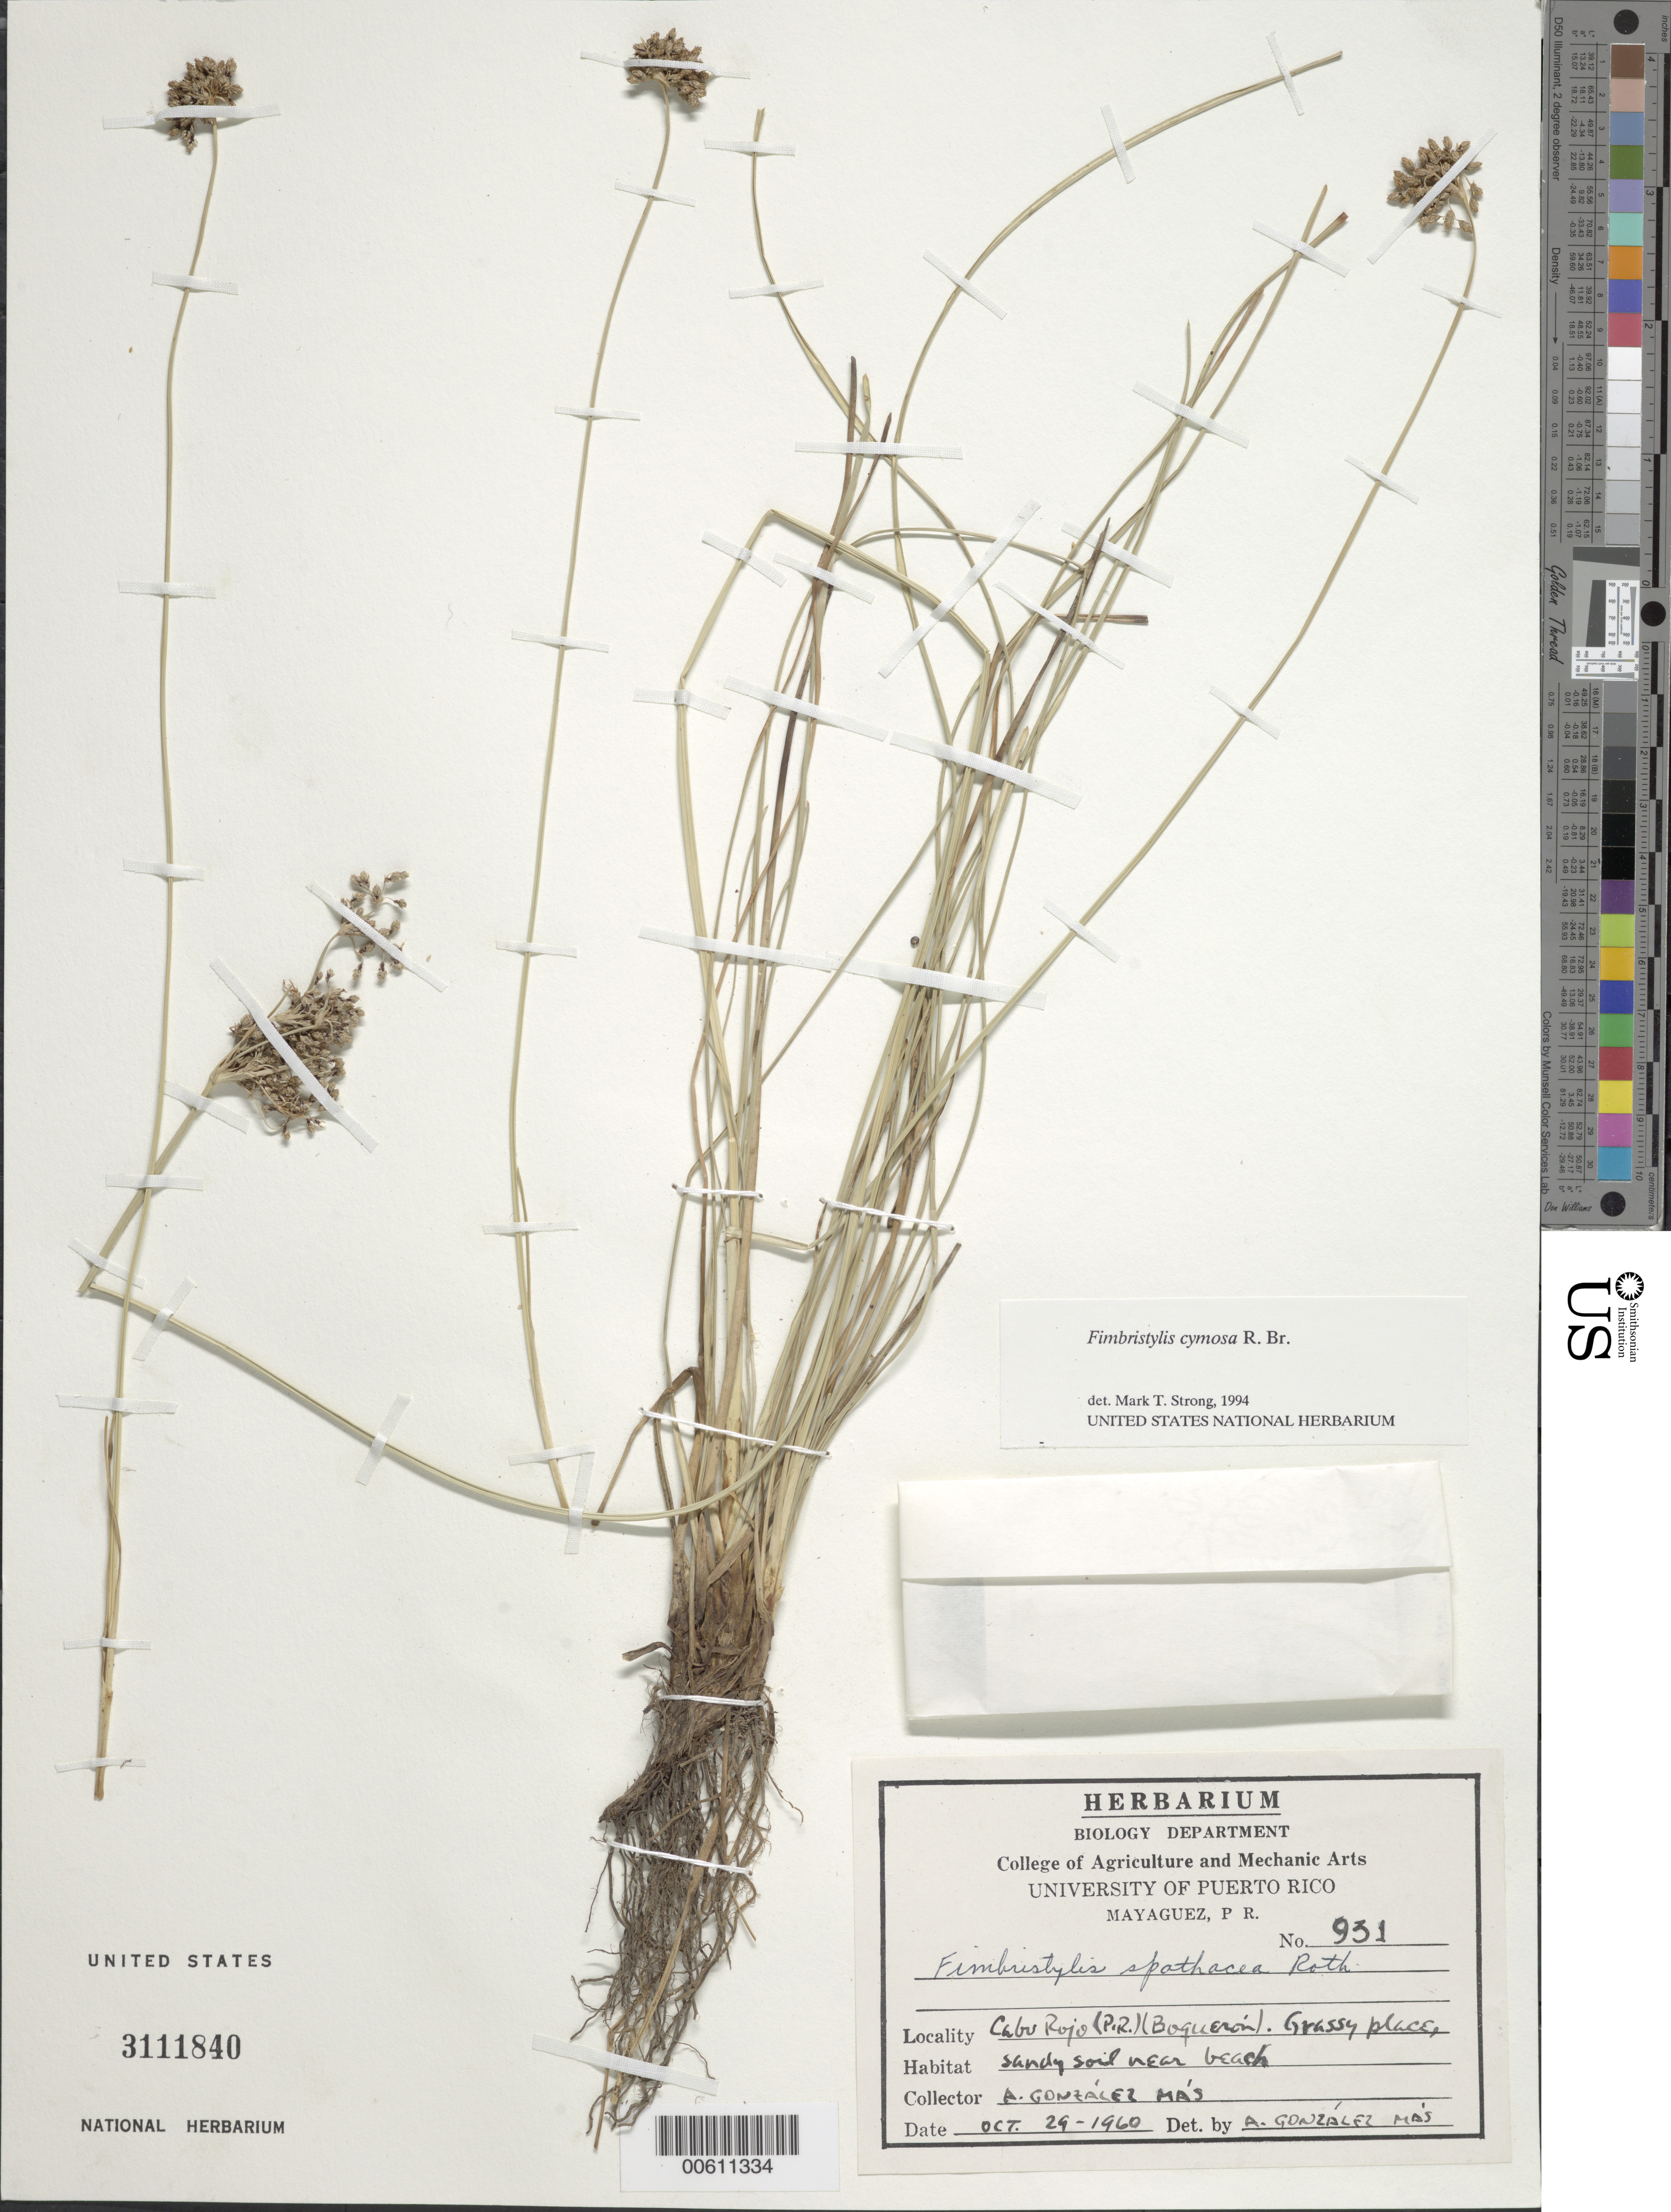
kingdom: Plantae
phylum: Tracheophyta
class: Liliopsida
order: Poales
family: Cyperaceae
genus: Fimbristylis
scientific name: Fimbristylis cymosa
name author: R. Br.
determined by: Strong, M. T., (US), Smithsonian Institution - National Museum of Natural History (UNITED STATES)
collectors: A. González Más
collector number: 931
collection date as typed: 29 Oct 1960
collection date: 1960-10-29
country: Puerto Rico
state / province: Cabo Rojo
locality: Cabo Rojo: Boquerón.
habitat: Grassy places; sandy soil near beach.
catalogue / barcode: US 3111840